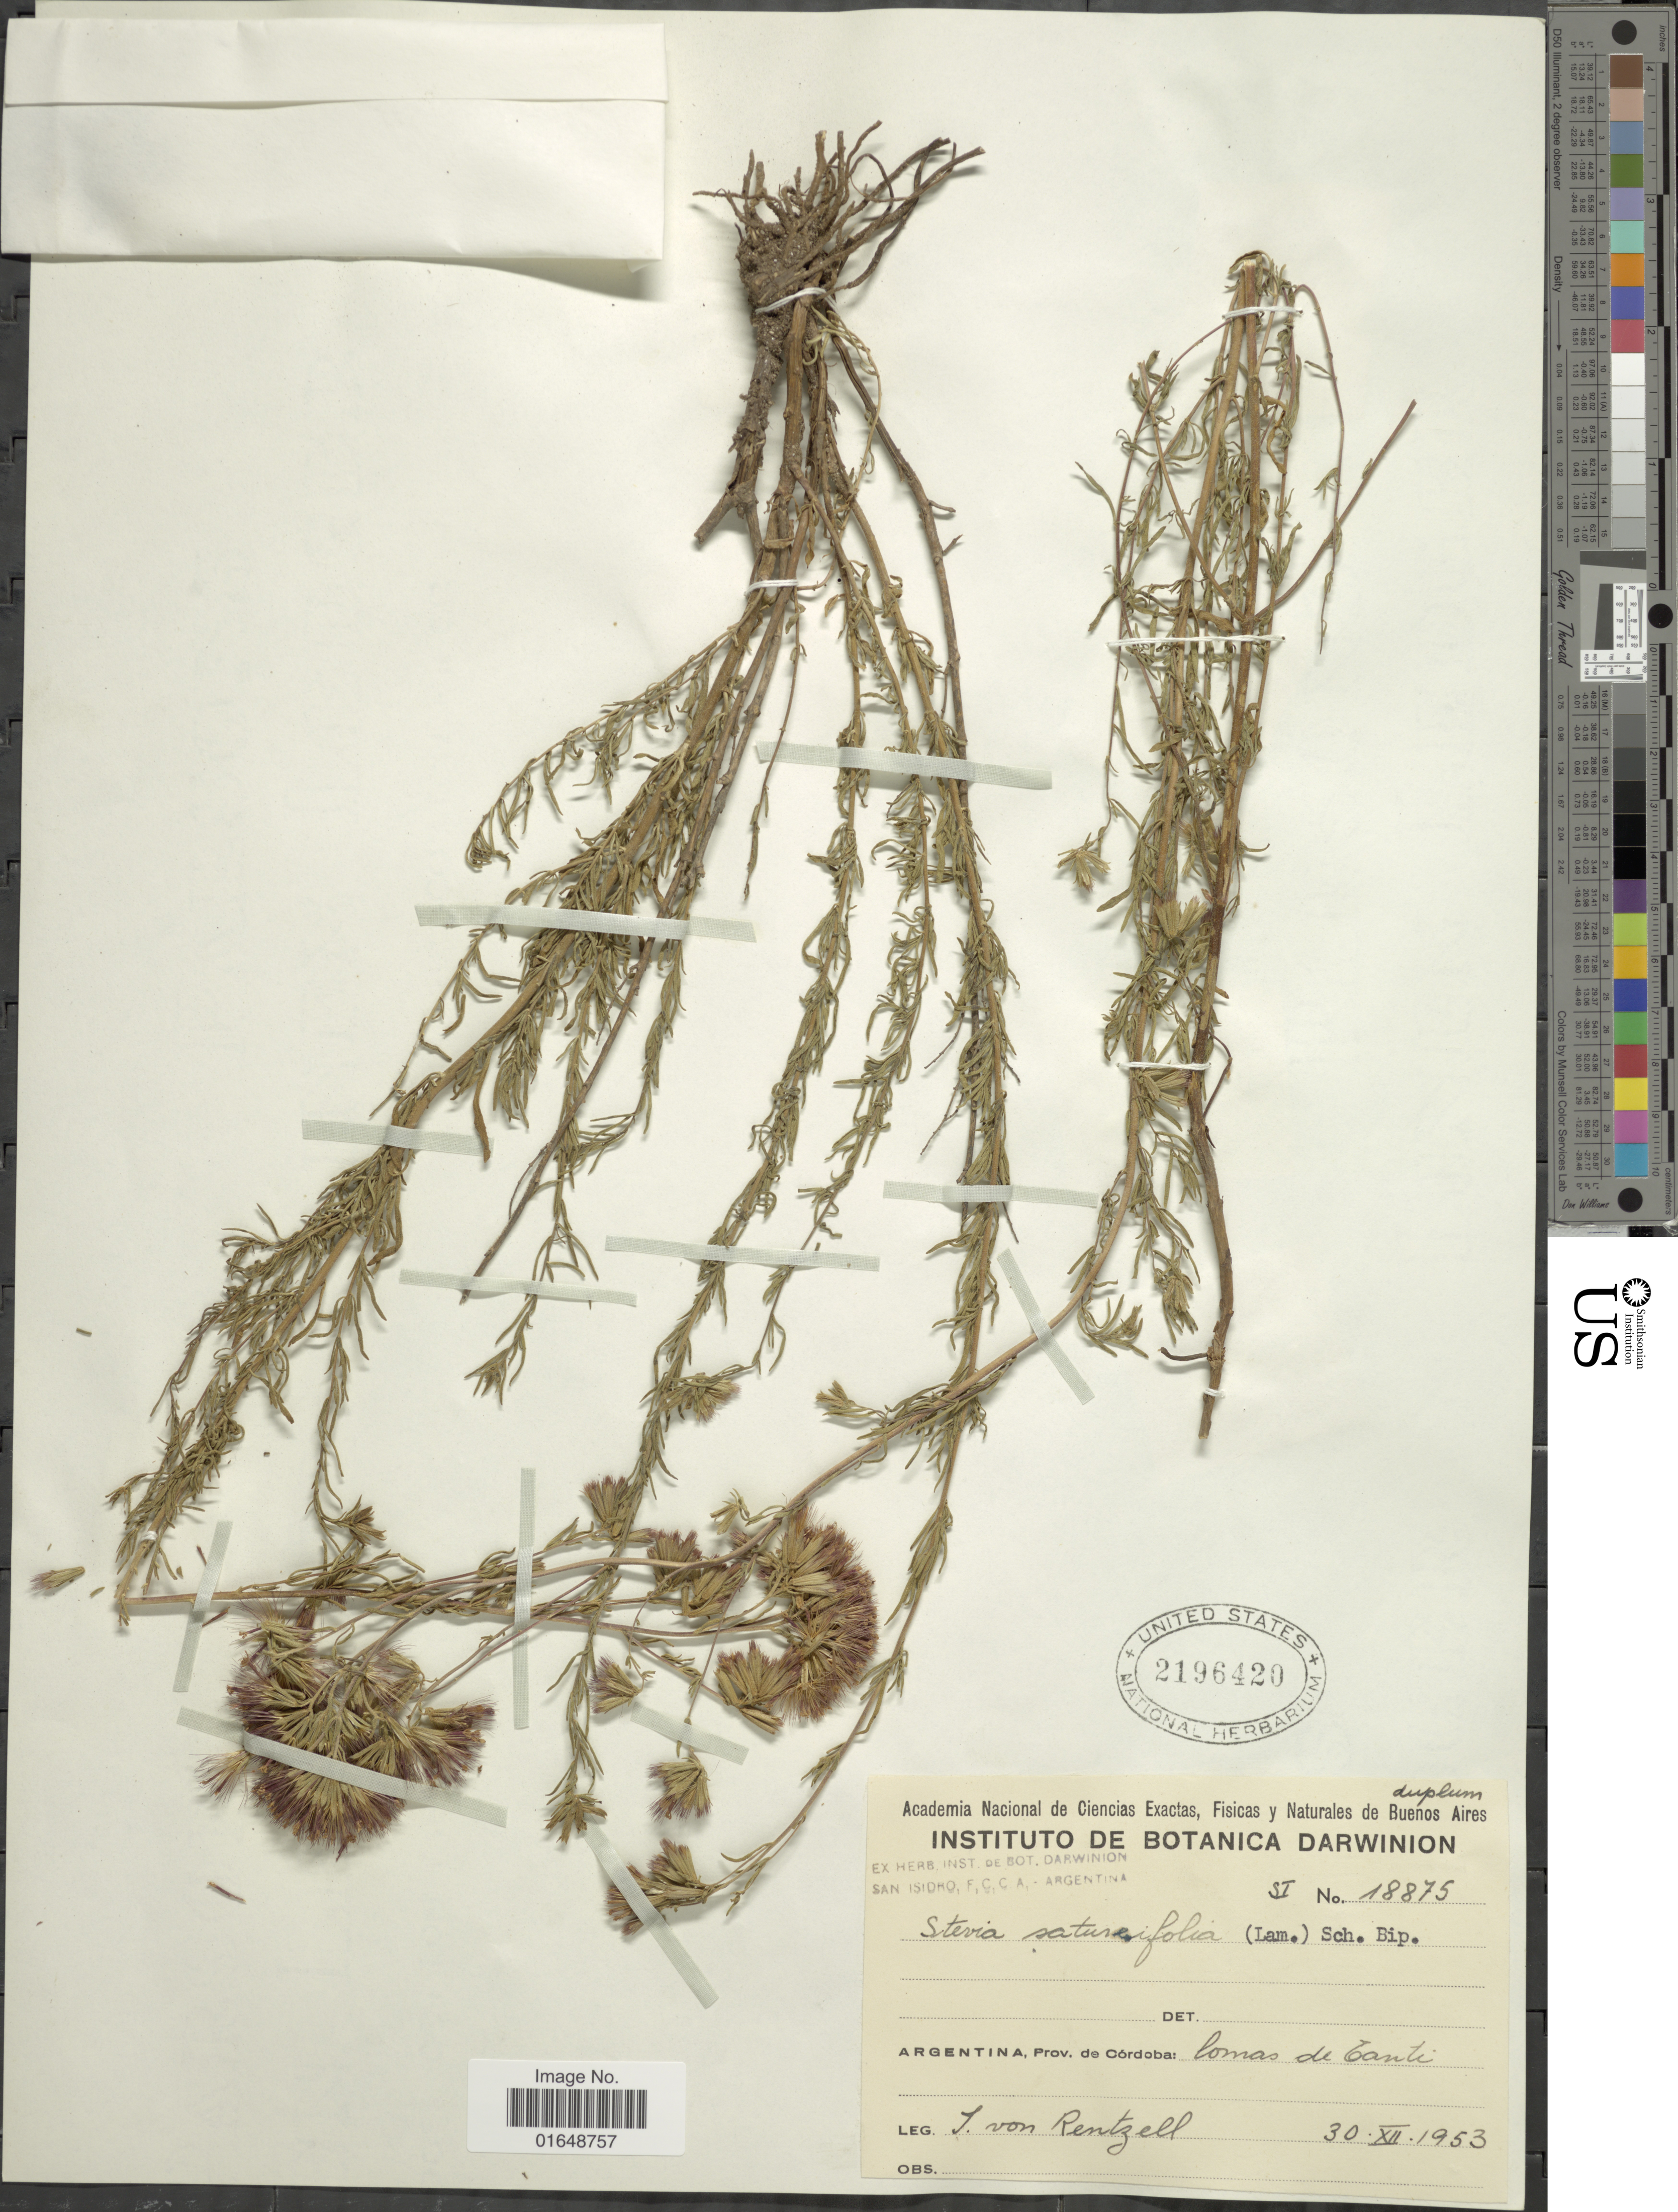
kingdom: Plantae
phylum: Tracheophyta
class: Magnoliopsida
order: Asterales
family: Asteraceae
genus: Stevia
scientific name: Stevia satureifolia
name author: (Lam.) Cav.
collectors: I. von Rentzell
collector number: SI18875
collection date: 1953-12-30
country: Argentina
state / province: Cordoba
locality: Argentina, Prov. de Córdoba: lomas de Canti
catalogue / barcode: US 2196420